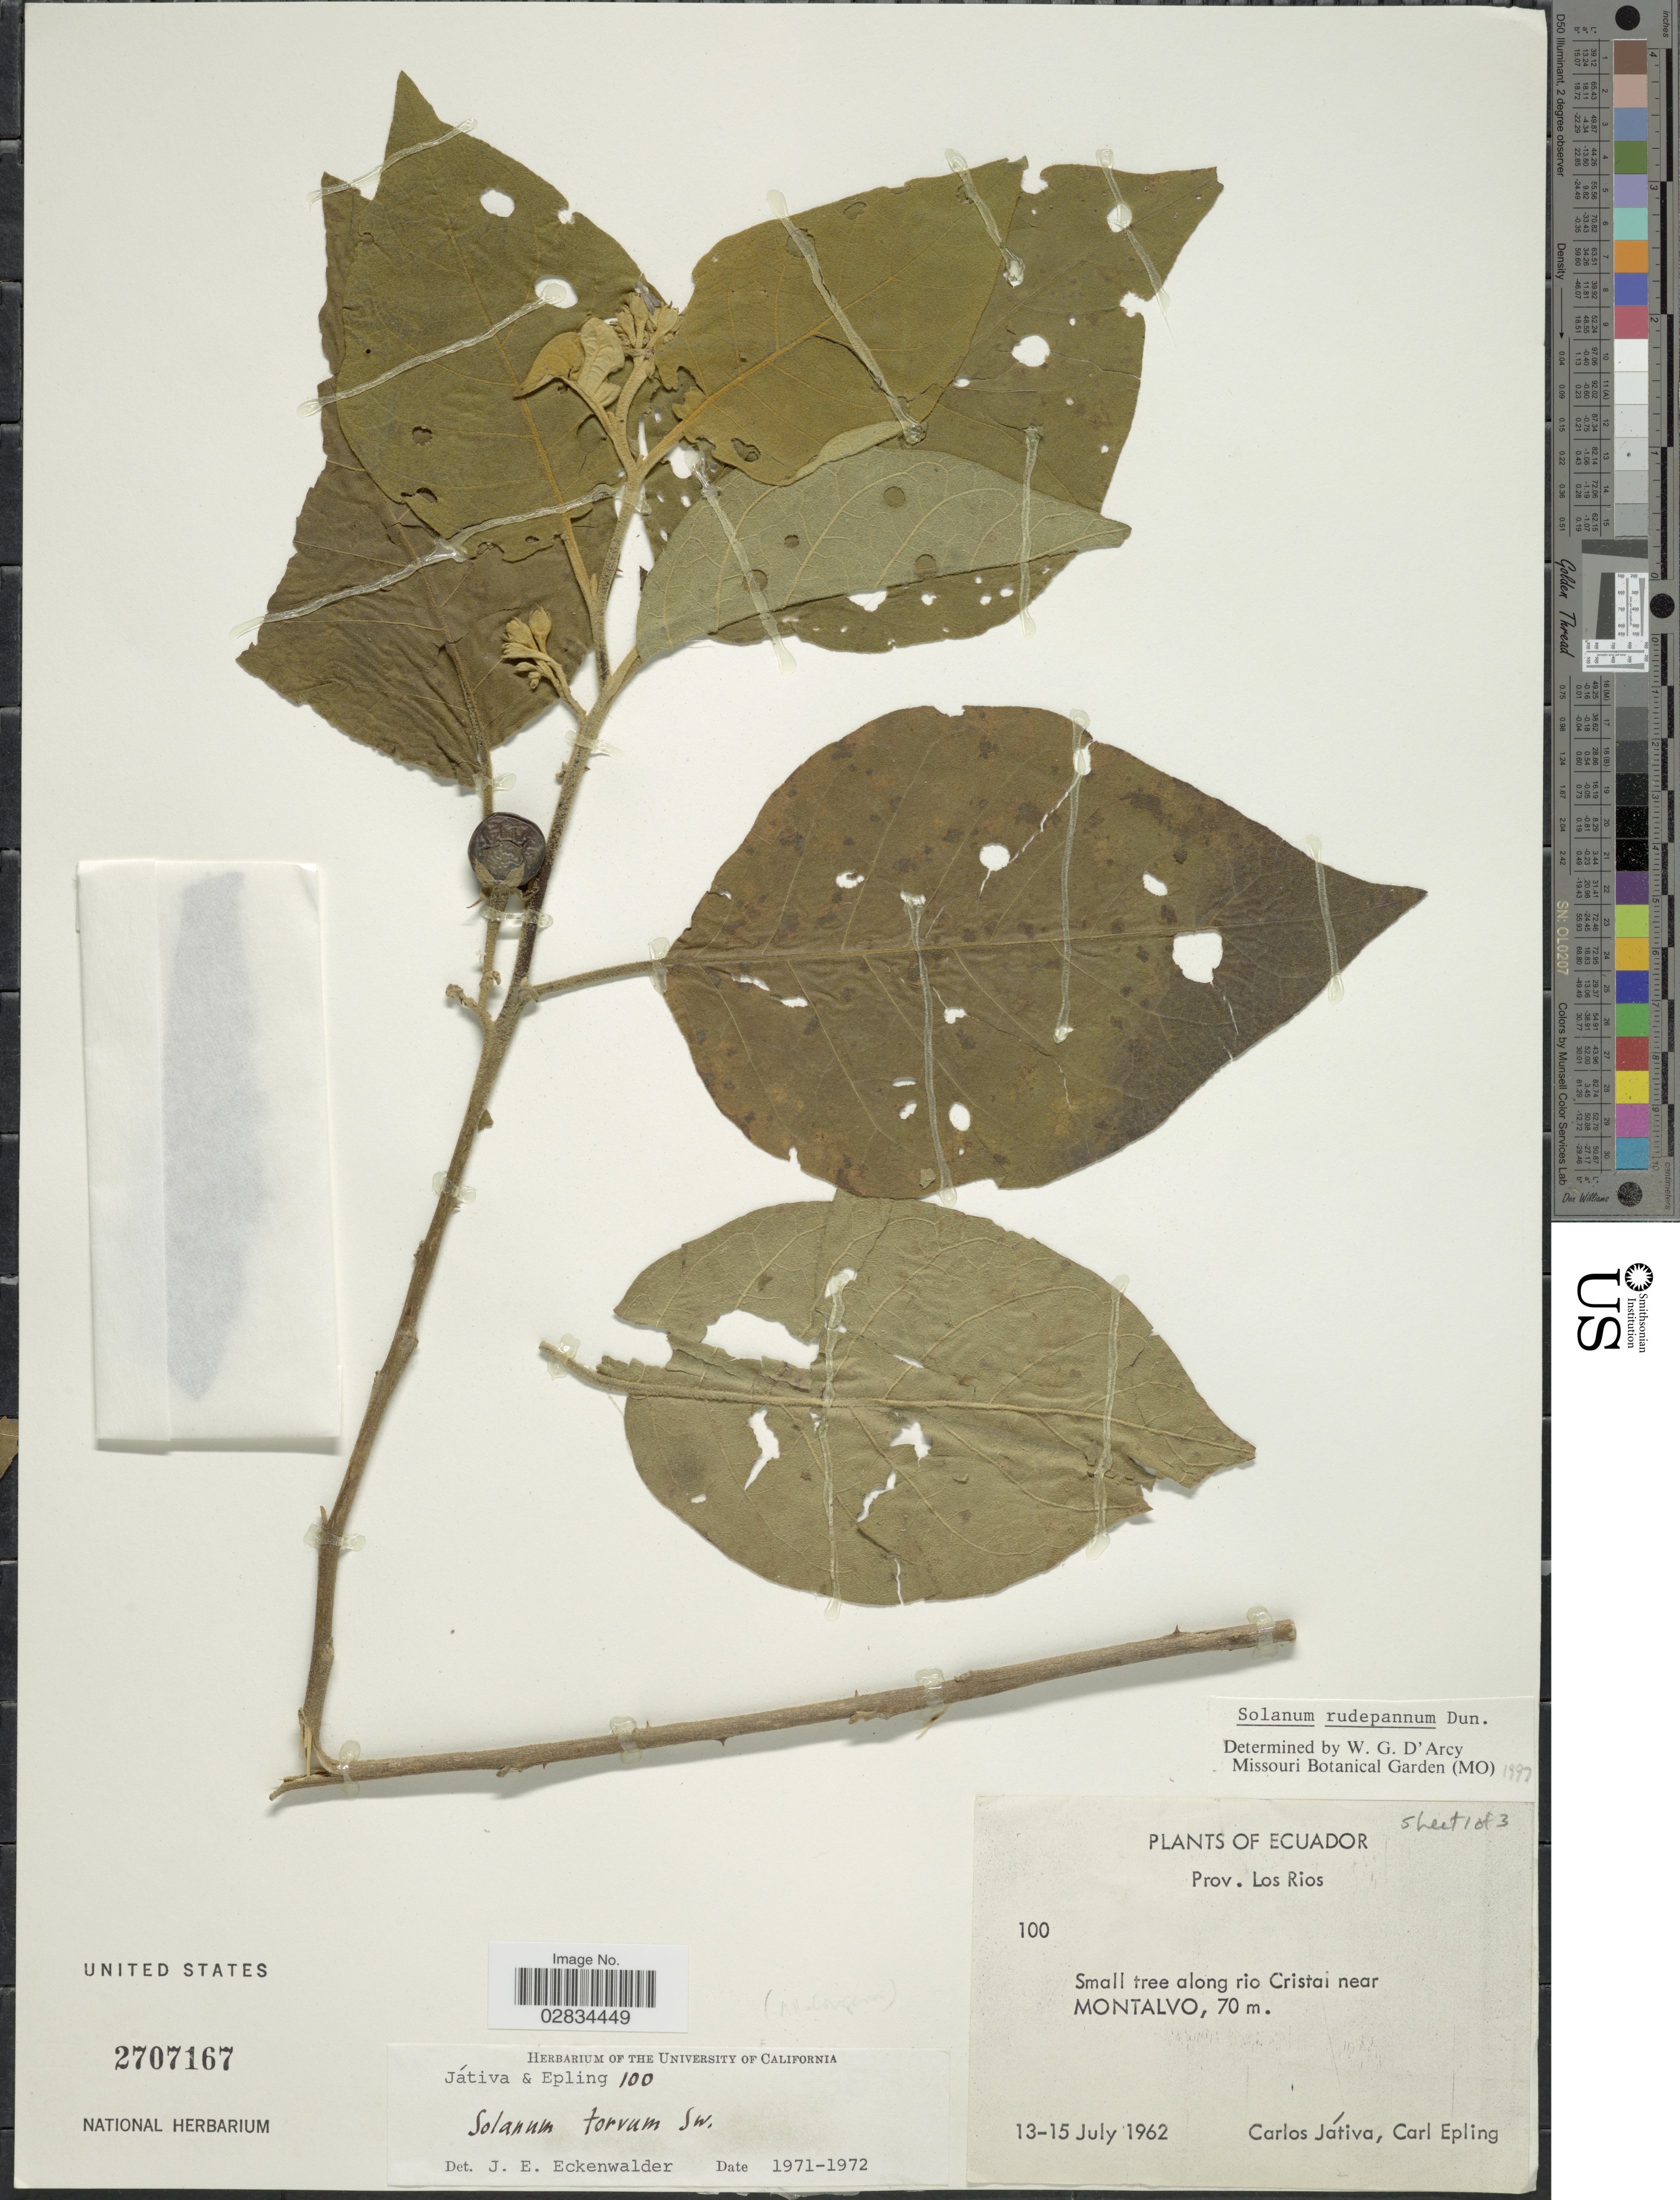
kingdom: Plantae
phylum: Tracheophyta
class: Magnoliopsida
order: Solanales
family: Solanaceae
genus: Solanum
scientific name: Solanum rudepannum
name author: Dunal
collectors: C. D. Játiva & C. C. Epling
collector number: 100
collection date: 1962-07-13/1962-07-15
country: Ecuador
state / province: Los Ríos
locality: Prov. Los Rios. Small tree along rio Cristai near Montalvo.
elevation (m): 70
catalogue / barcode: US 2707167